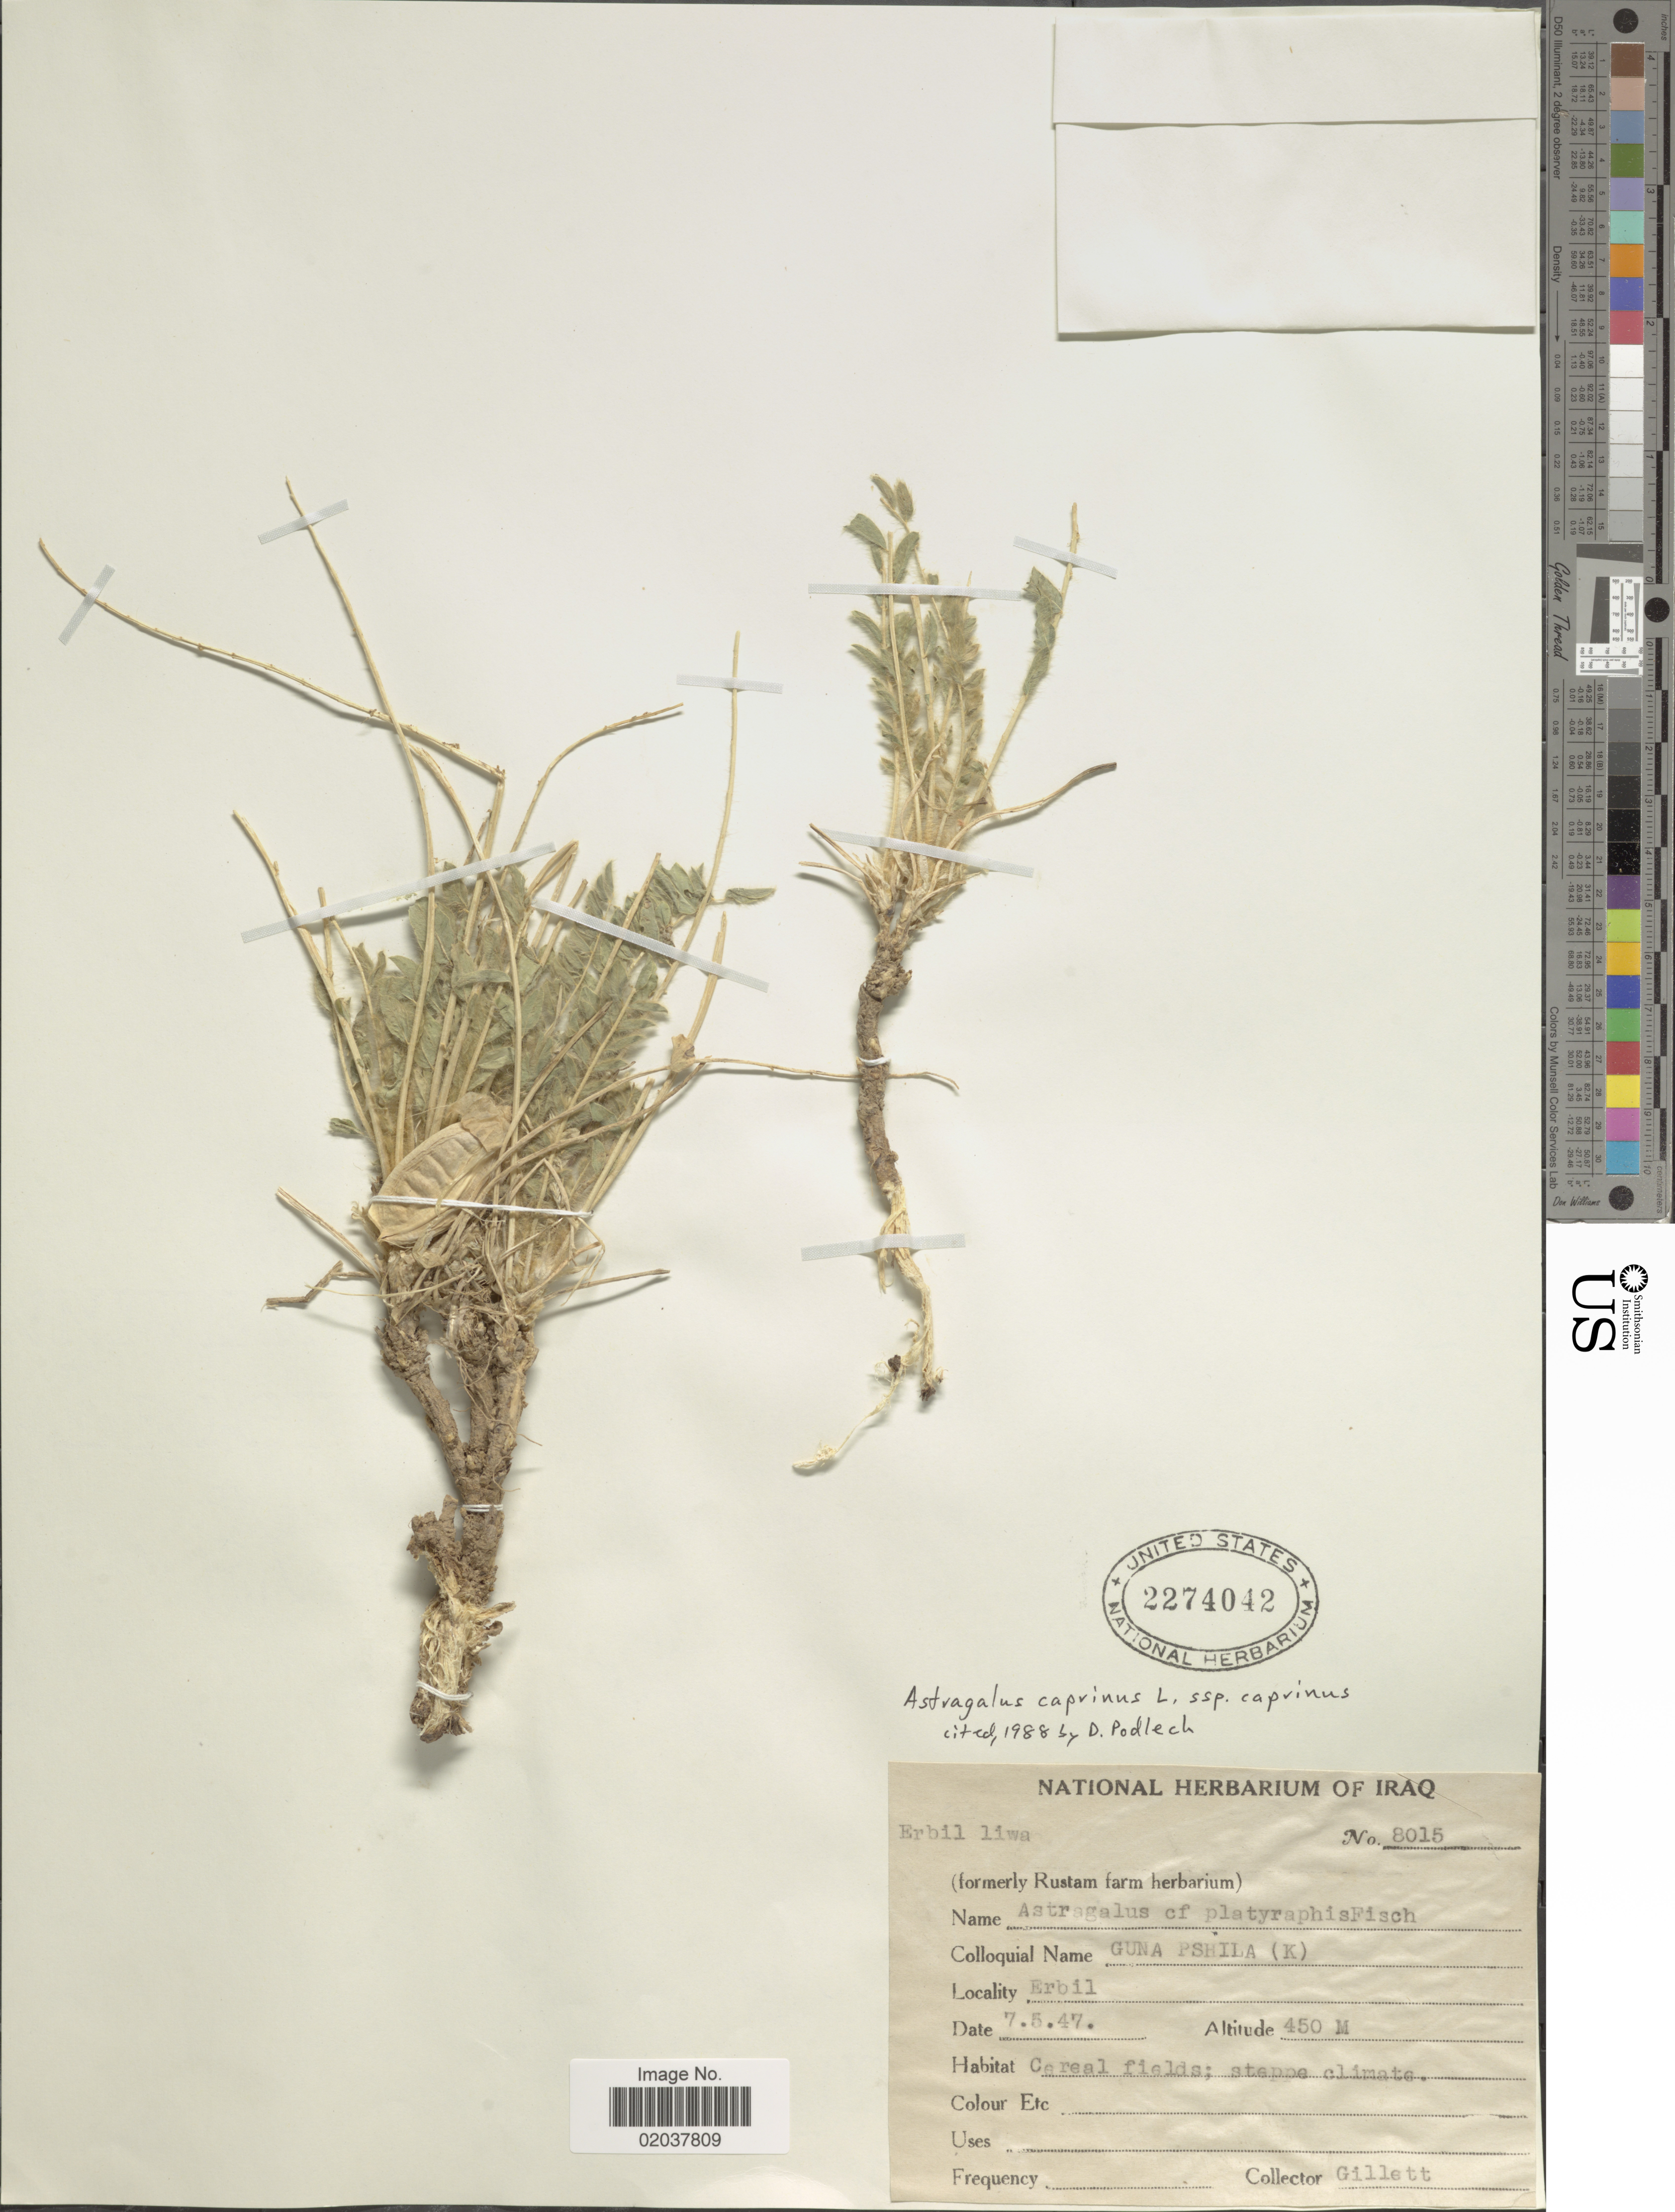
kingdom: Plantae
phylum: Tracheophyta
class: Magnoliopsida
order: Fabales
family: Fabaceae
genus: Astragalus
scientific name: Astragalus caprinus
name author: L.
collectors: Gillett, --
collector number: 8015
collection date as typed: Transcribed d/m/y: 7/5/47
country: Iraq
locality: Erbil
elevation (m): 450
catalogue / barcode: US 2274042